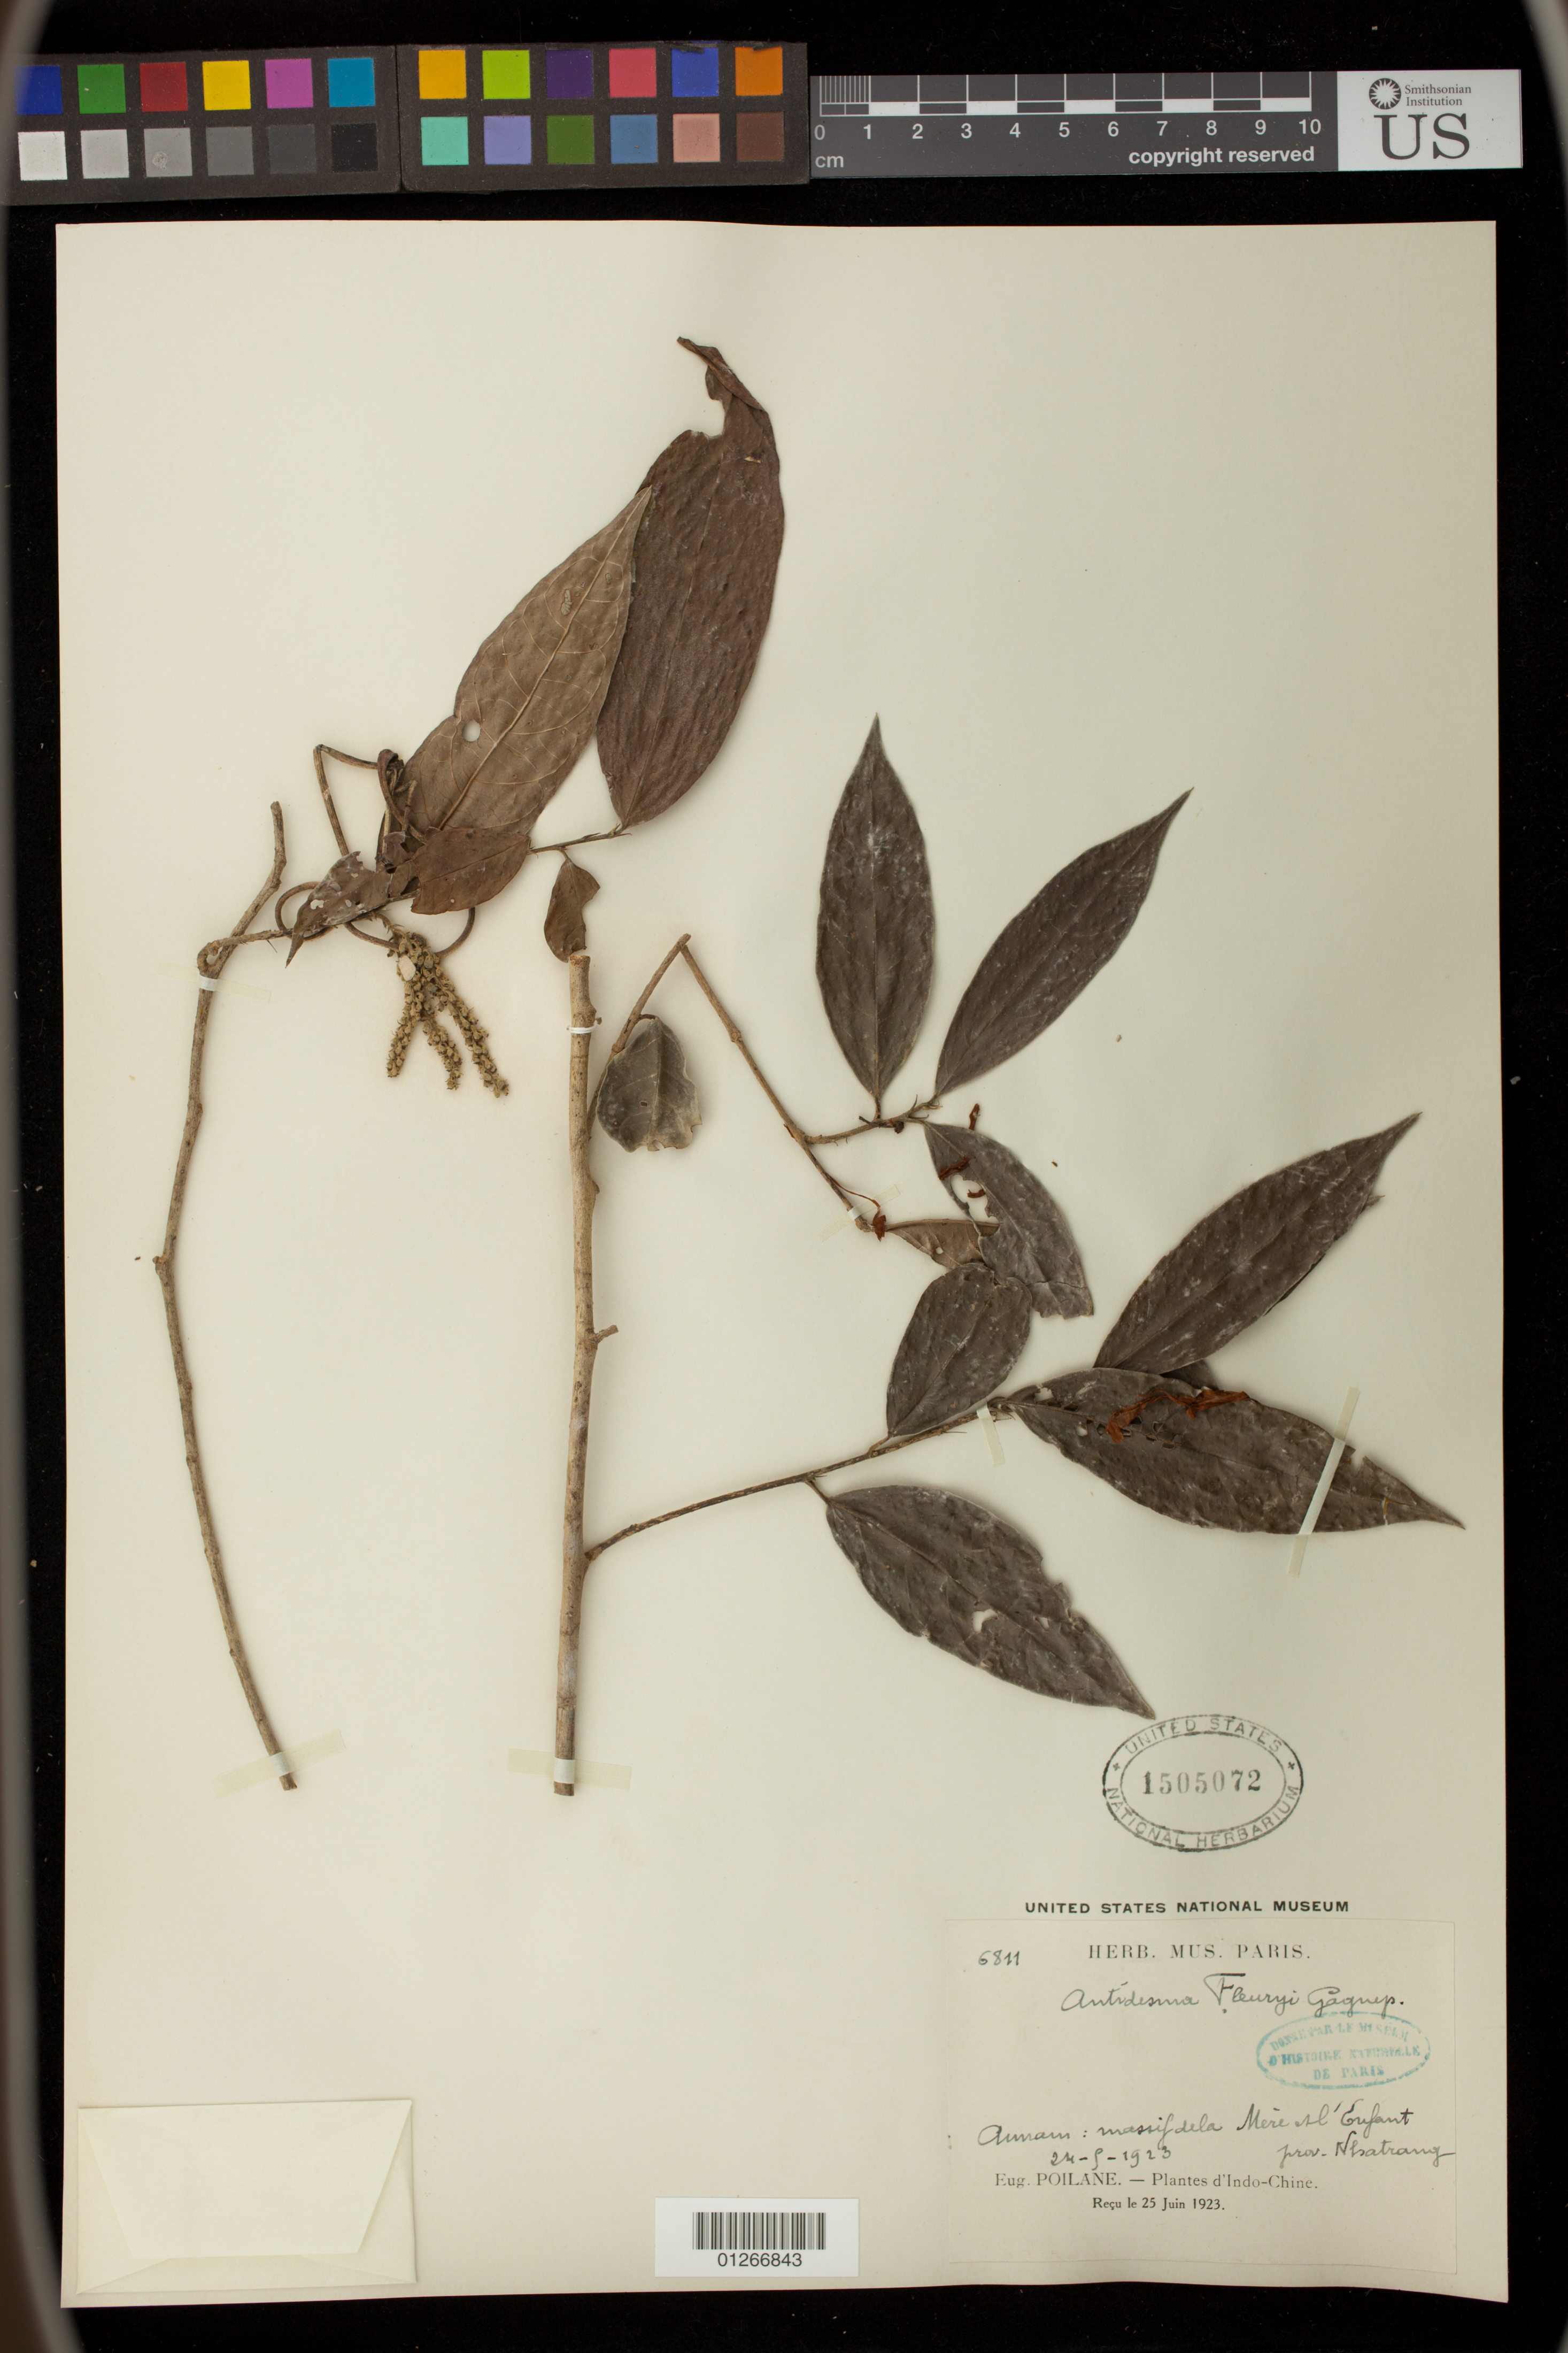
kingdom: Plantae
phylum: Tracheophyta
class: Magnoliopsida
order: Malpighiales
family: Phyllanthaceae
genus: Antidesma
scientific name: Antidesma fleuryi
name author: Gagnep.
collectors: E. Poilane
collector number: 6811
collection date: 1923-05-24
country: Vietnam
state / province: Khánh Hòa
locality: Amman: massif dela Mere il'Enfant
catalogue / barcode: US 1505072